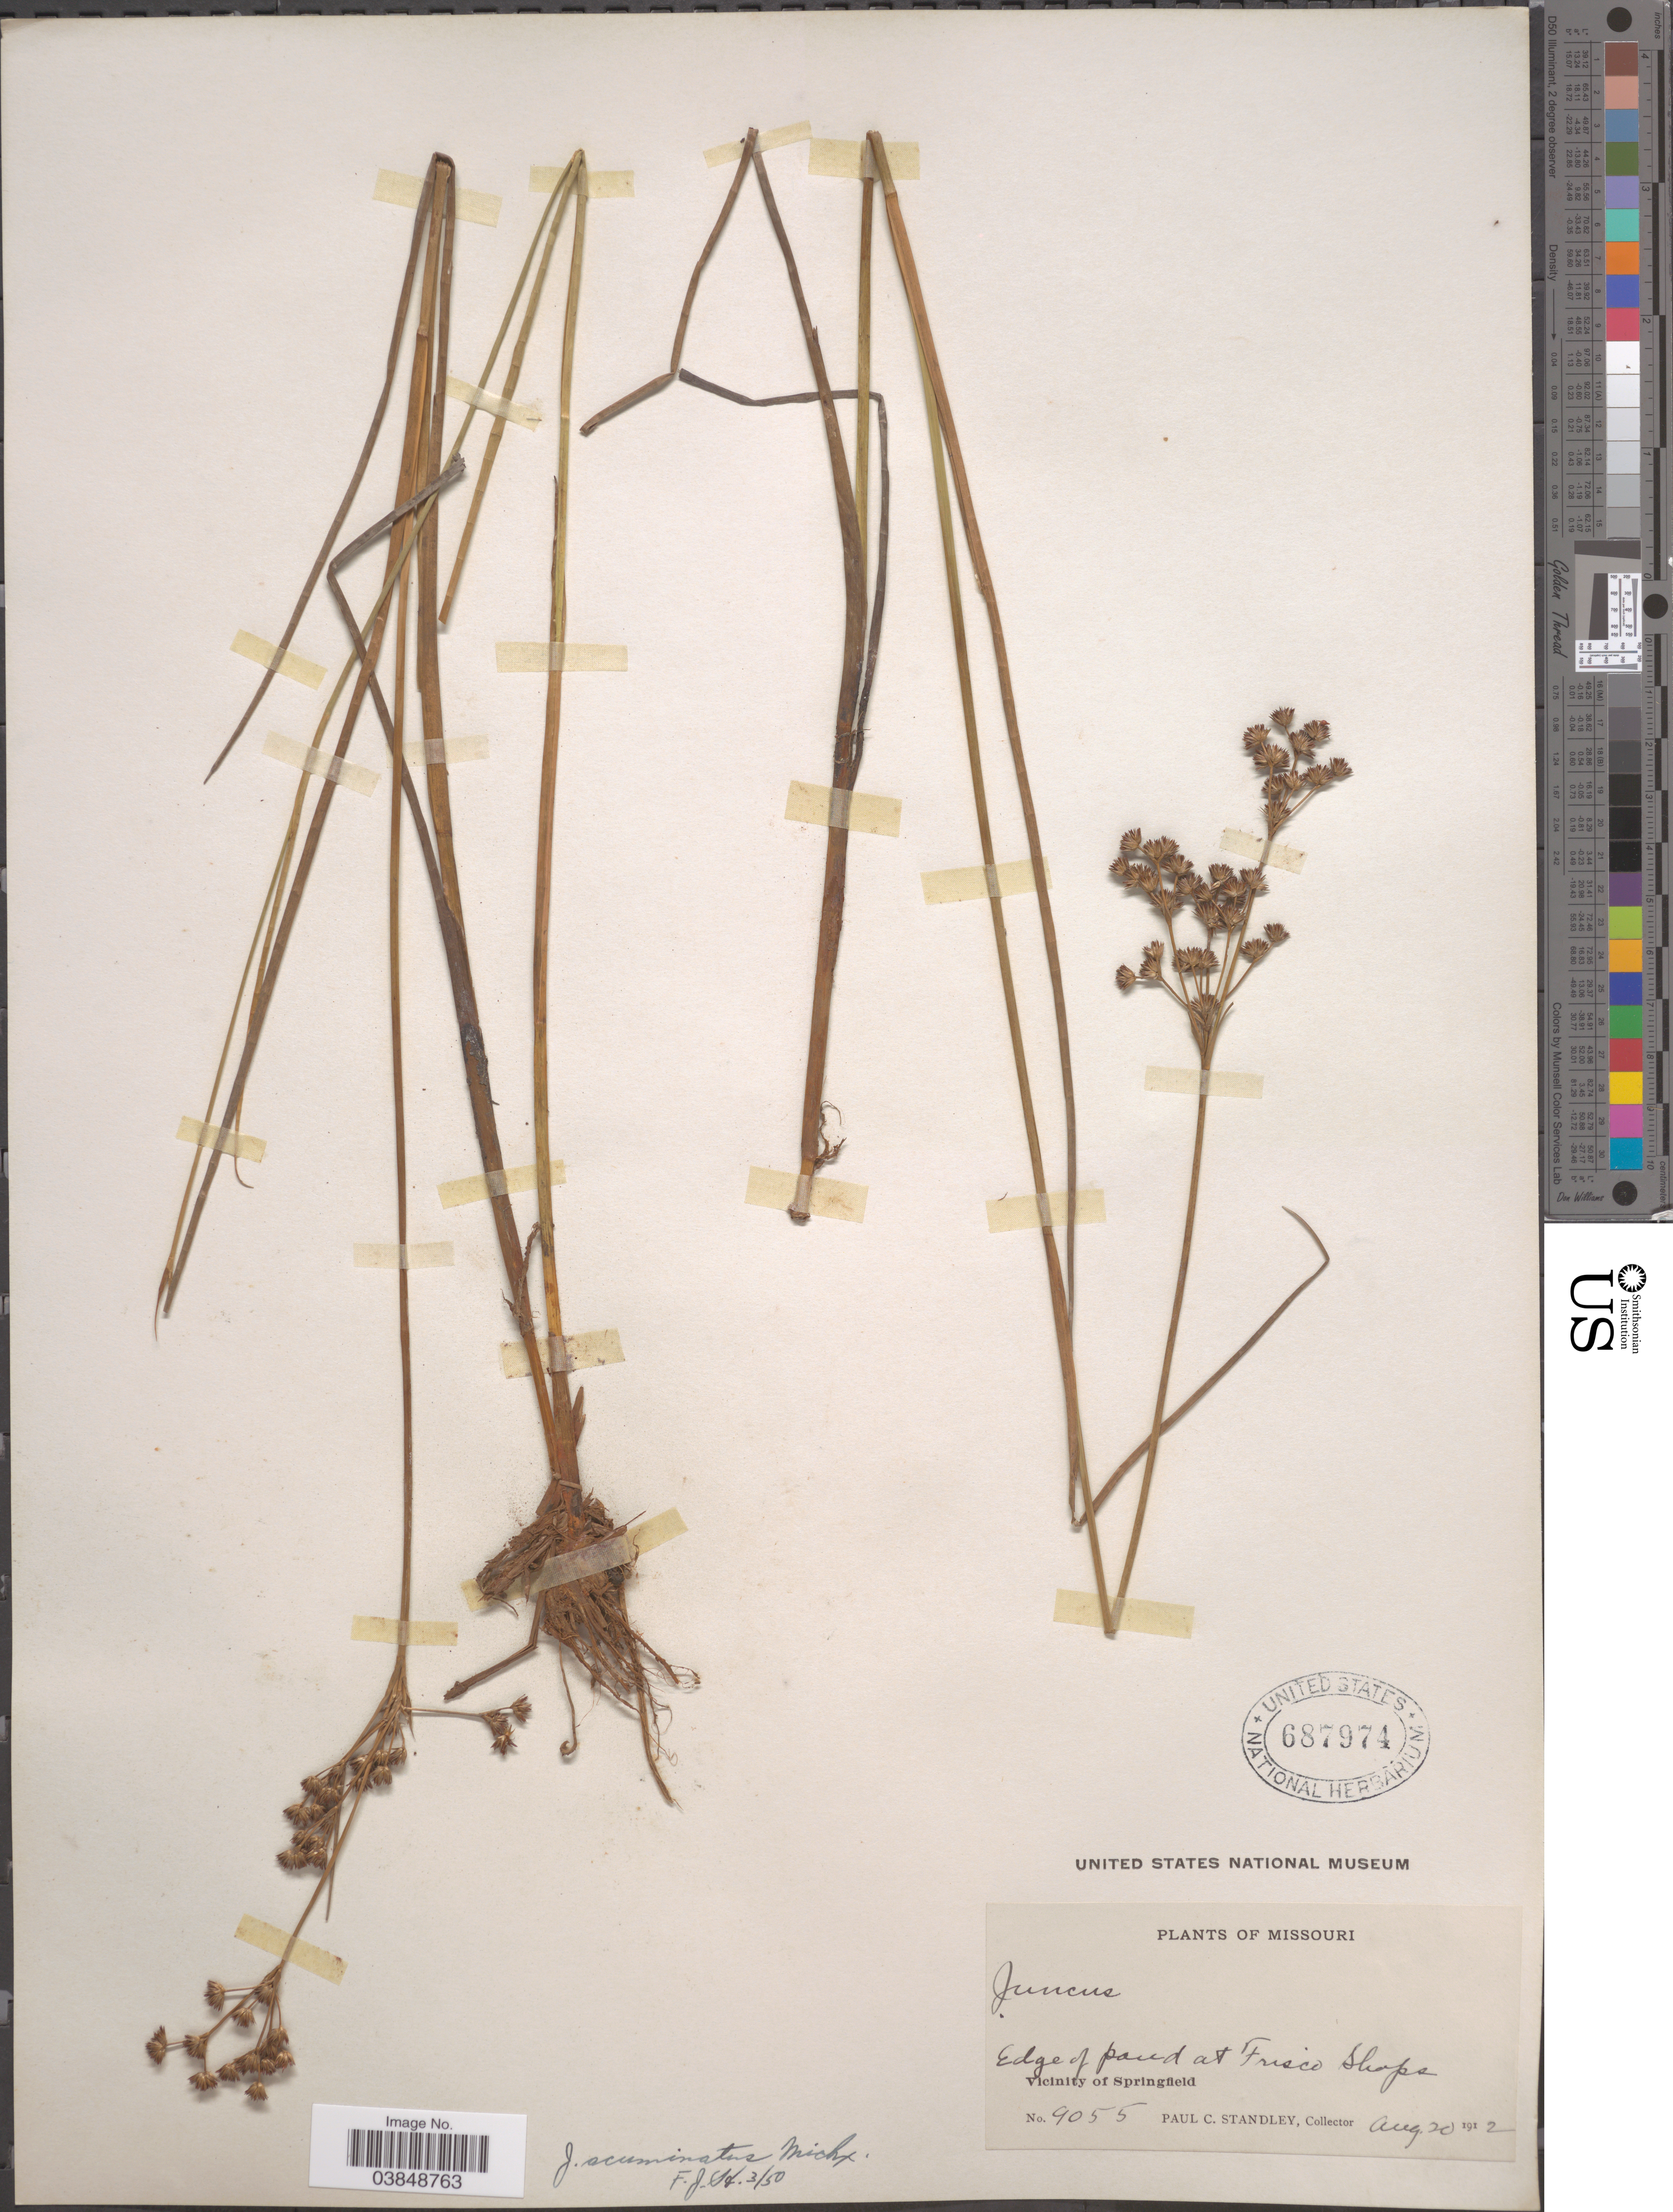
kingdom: Plantae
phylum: Tracheophyta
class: Liliopsida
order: Poales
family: Juncaceae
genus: Juncus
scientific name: Juncus acuminatus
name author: Michx.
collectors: P. C. Standley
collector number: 9055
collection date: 1912-08-20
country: United States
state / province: Missouri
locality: Edge of pond at Frisco Shops. Vicinity of Springfield.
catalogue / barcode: US 687974